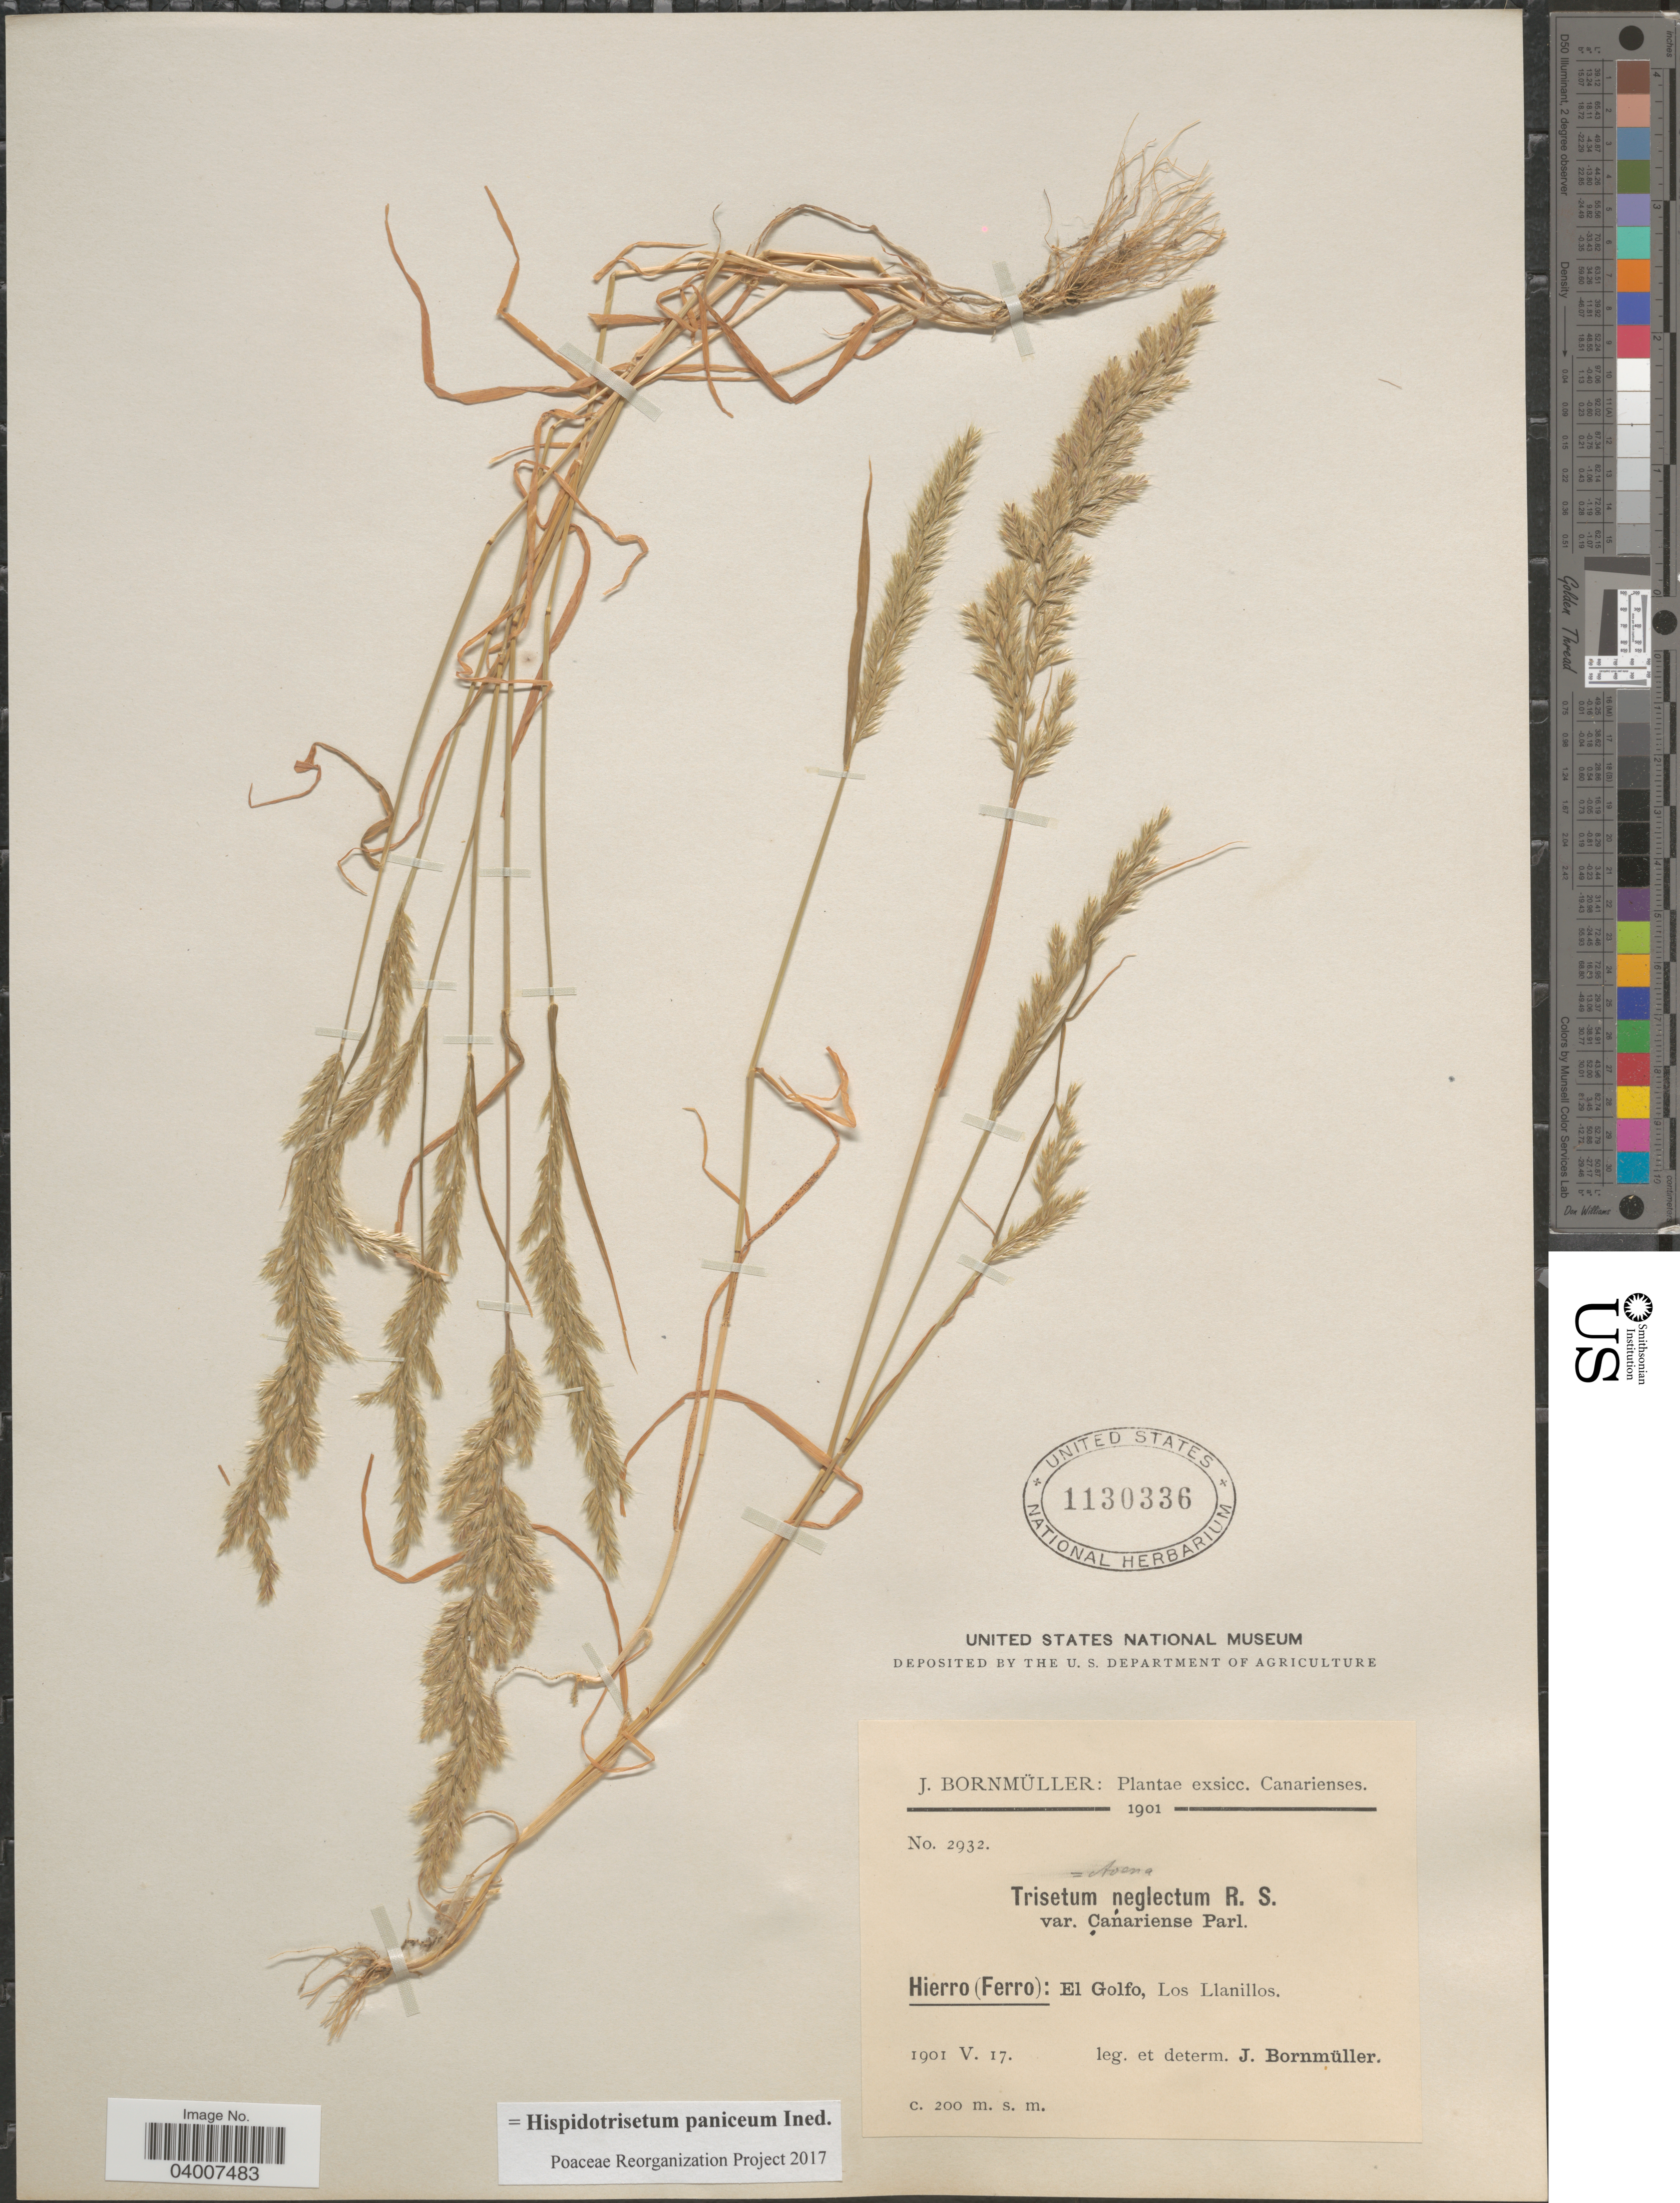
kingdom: Plantae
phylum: Tracheophyta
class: Liliopsida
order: Poales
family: Poaceae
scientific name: Hispidotrisetum paniceum ined.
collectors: J. Bornmüller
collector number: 2932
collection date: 1901-05-17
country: Spain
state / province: Canarias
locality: Hierro (Ferro): El Golfo, Los Llanillos.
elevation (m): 200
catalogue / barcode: US 1130336